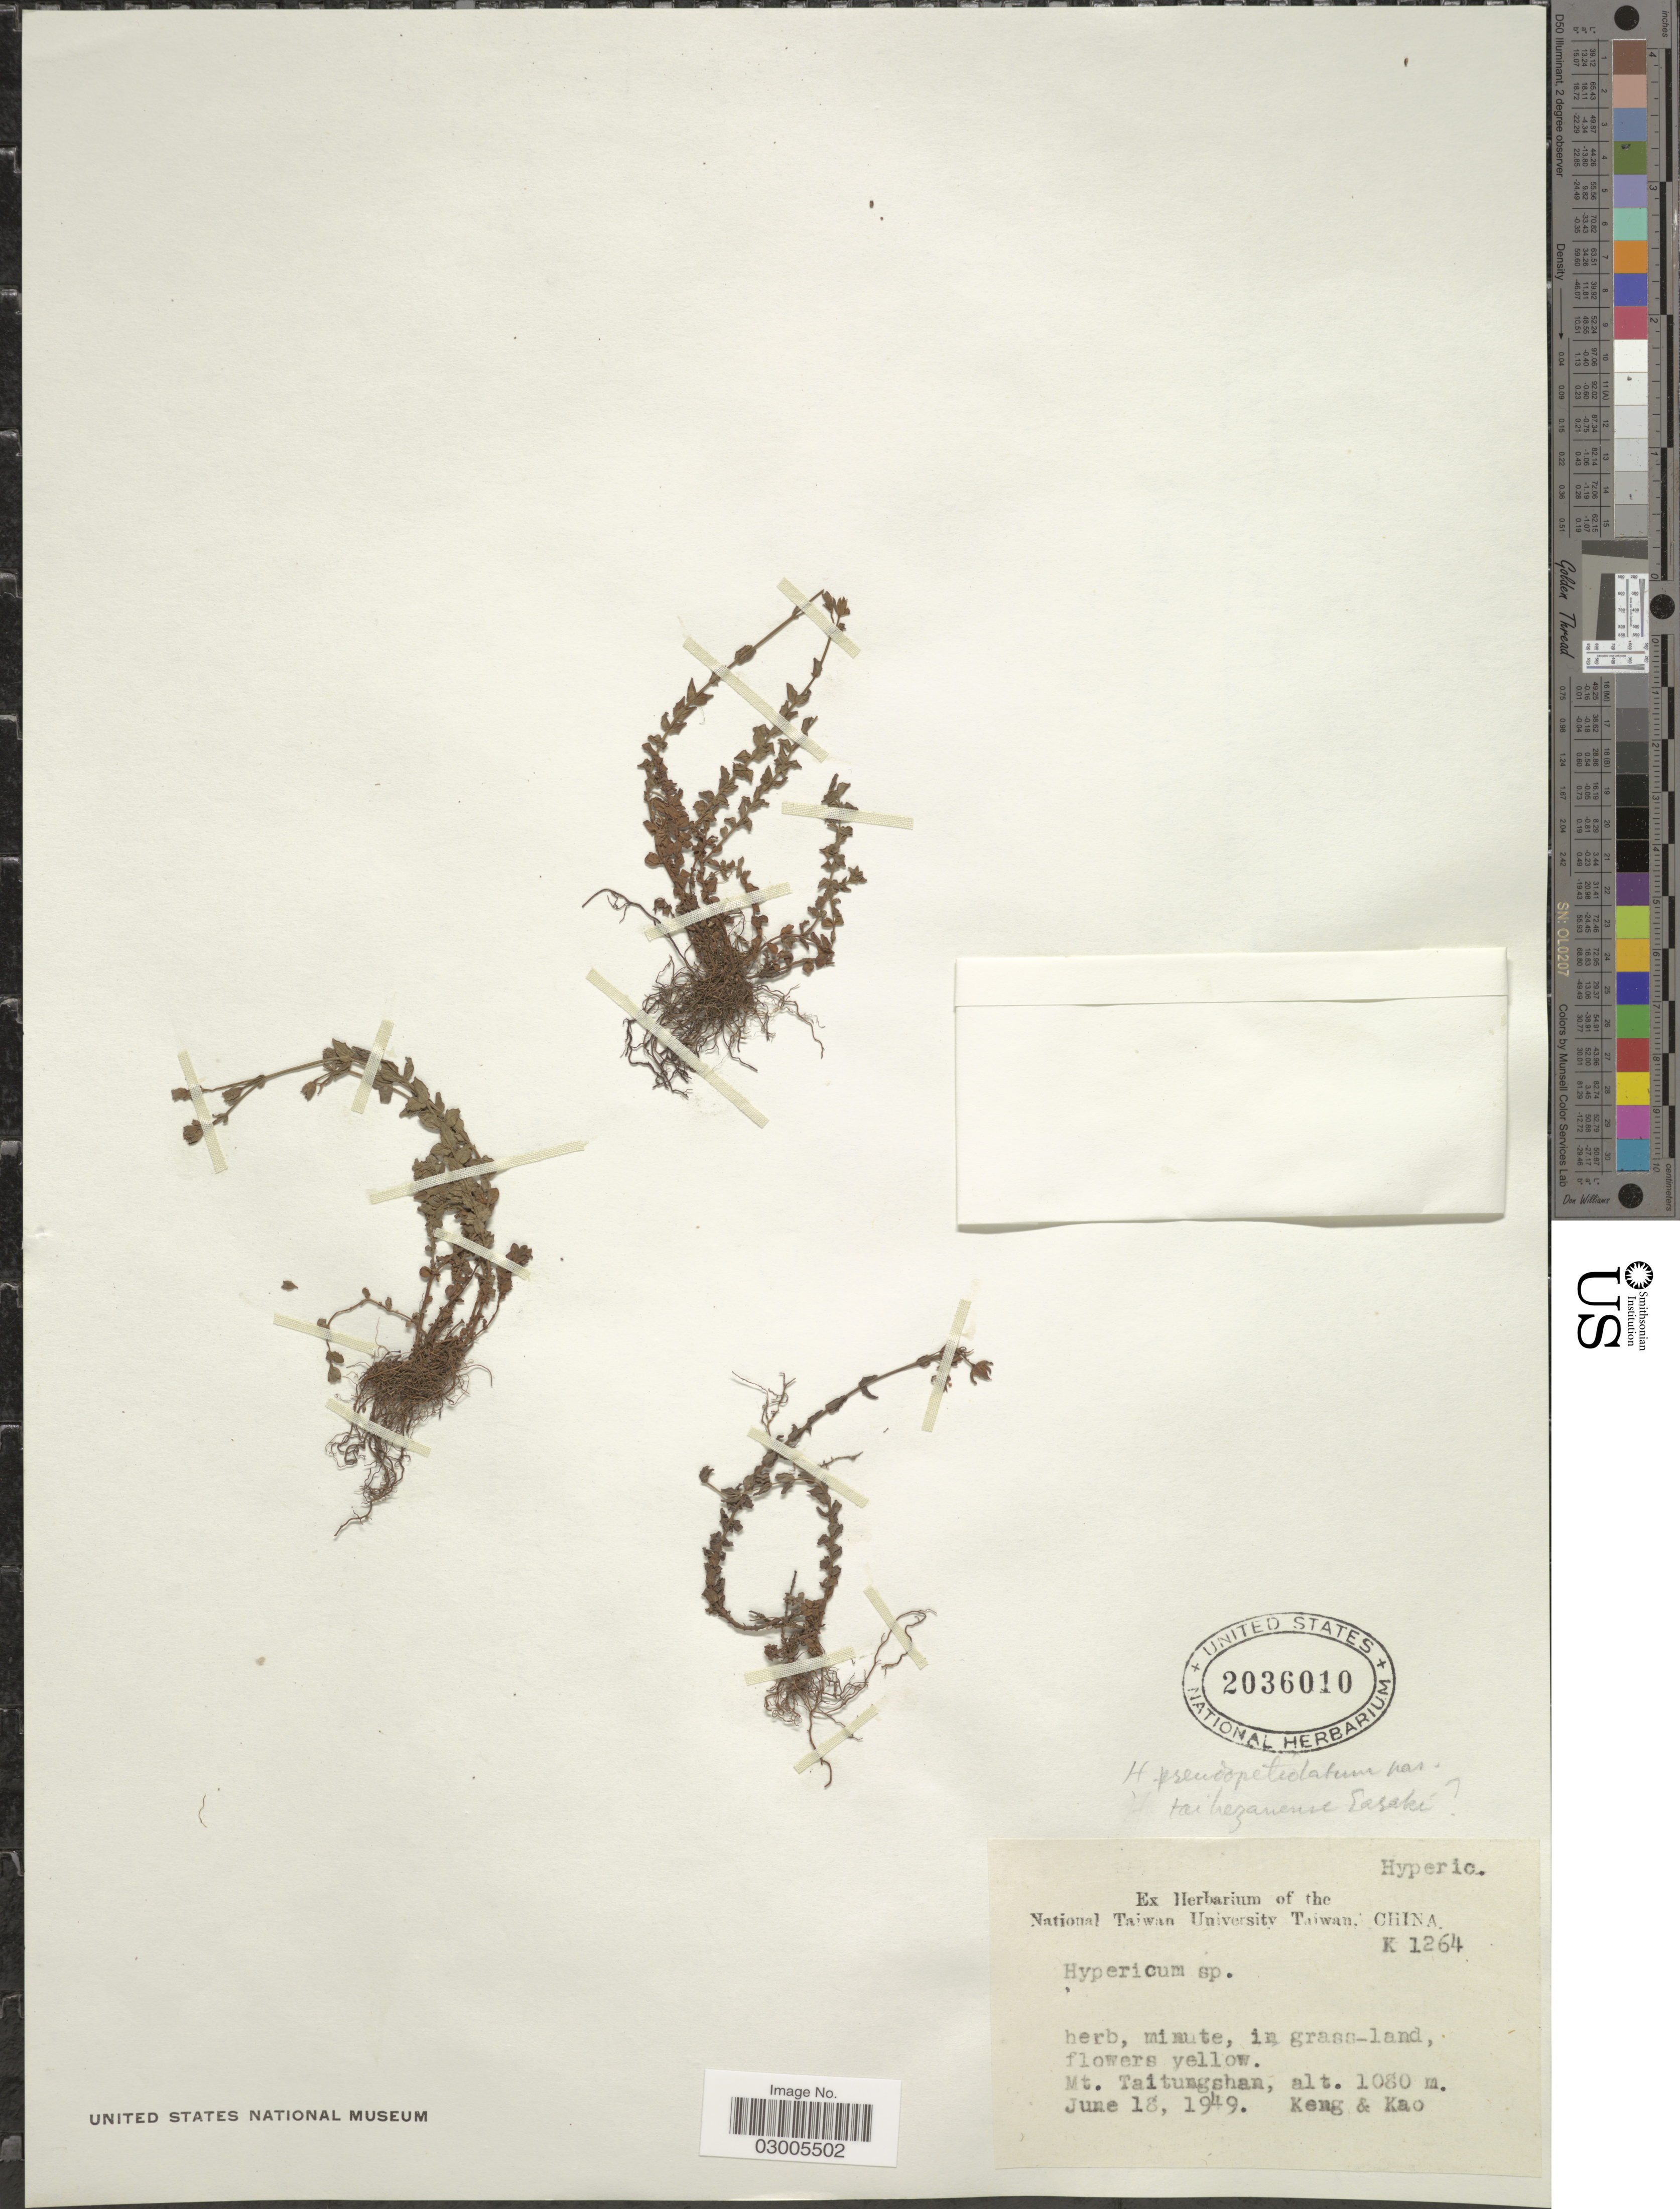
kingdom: Plantae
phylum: Tracheophyta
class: Magnoliopsida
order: Malpighiales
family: Hypericaceae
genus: Hypericum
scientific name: Hypericum pseudopetiolatum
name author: R. Keller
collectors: -- Keng & -. Kao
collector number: K1264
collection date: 1949-06-18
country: Taiwan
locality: Mt. Taitungshan.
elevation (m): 1080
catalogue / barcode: US 2036010